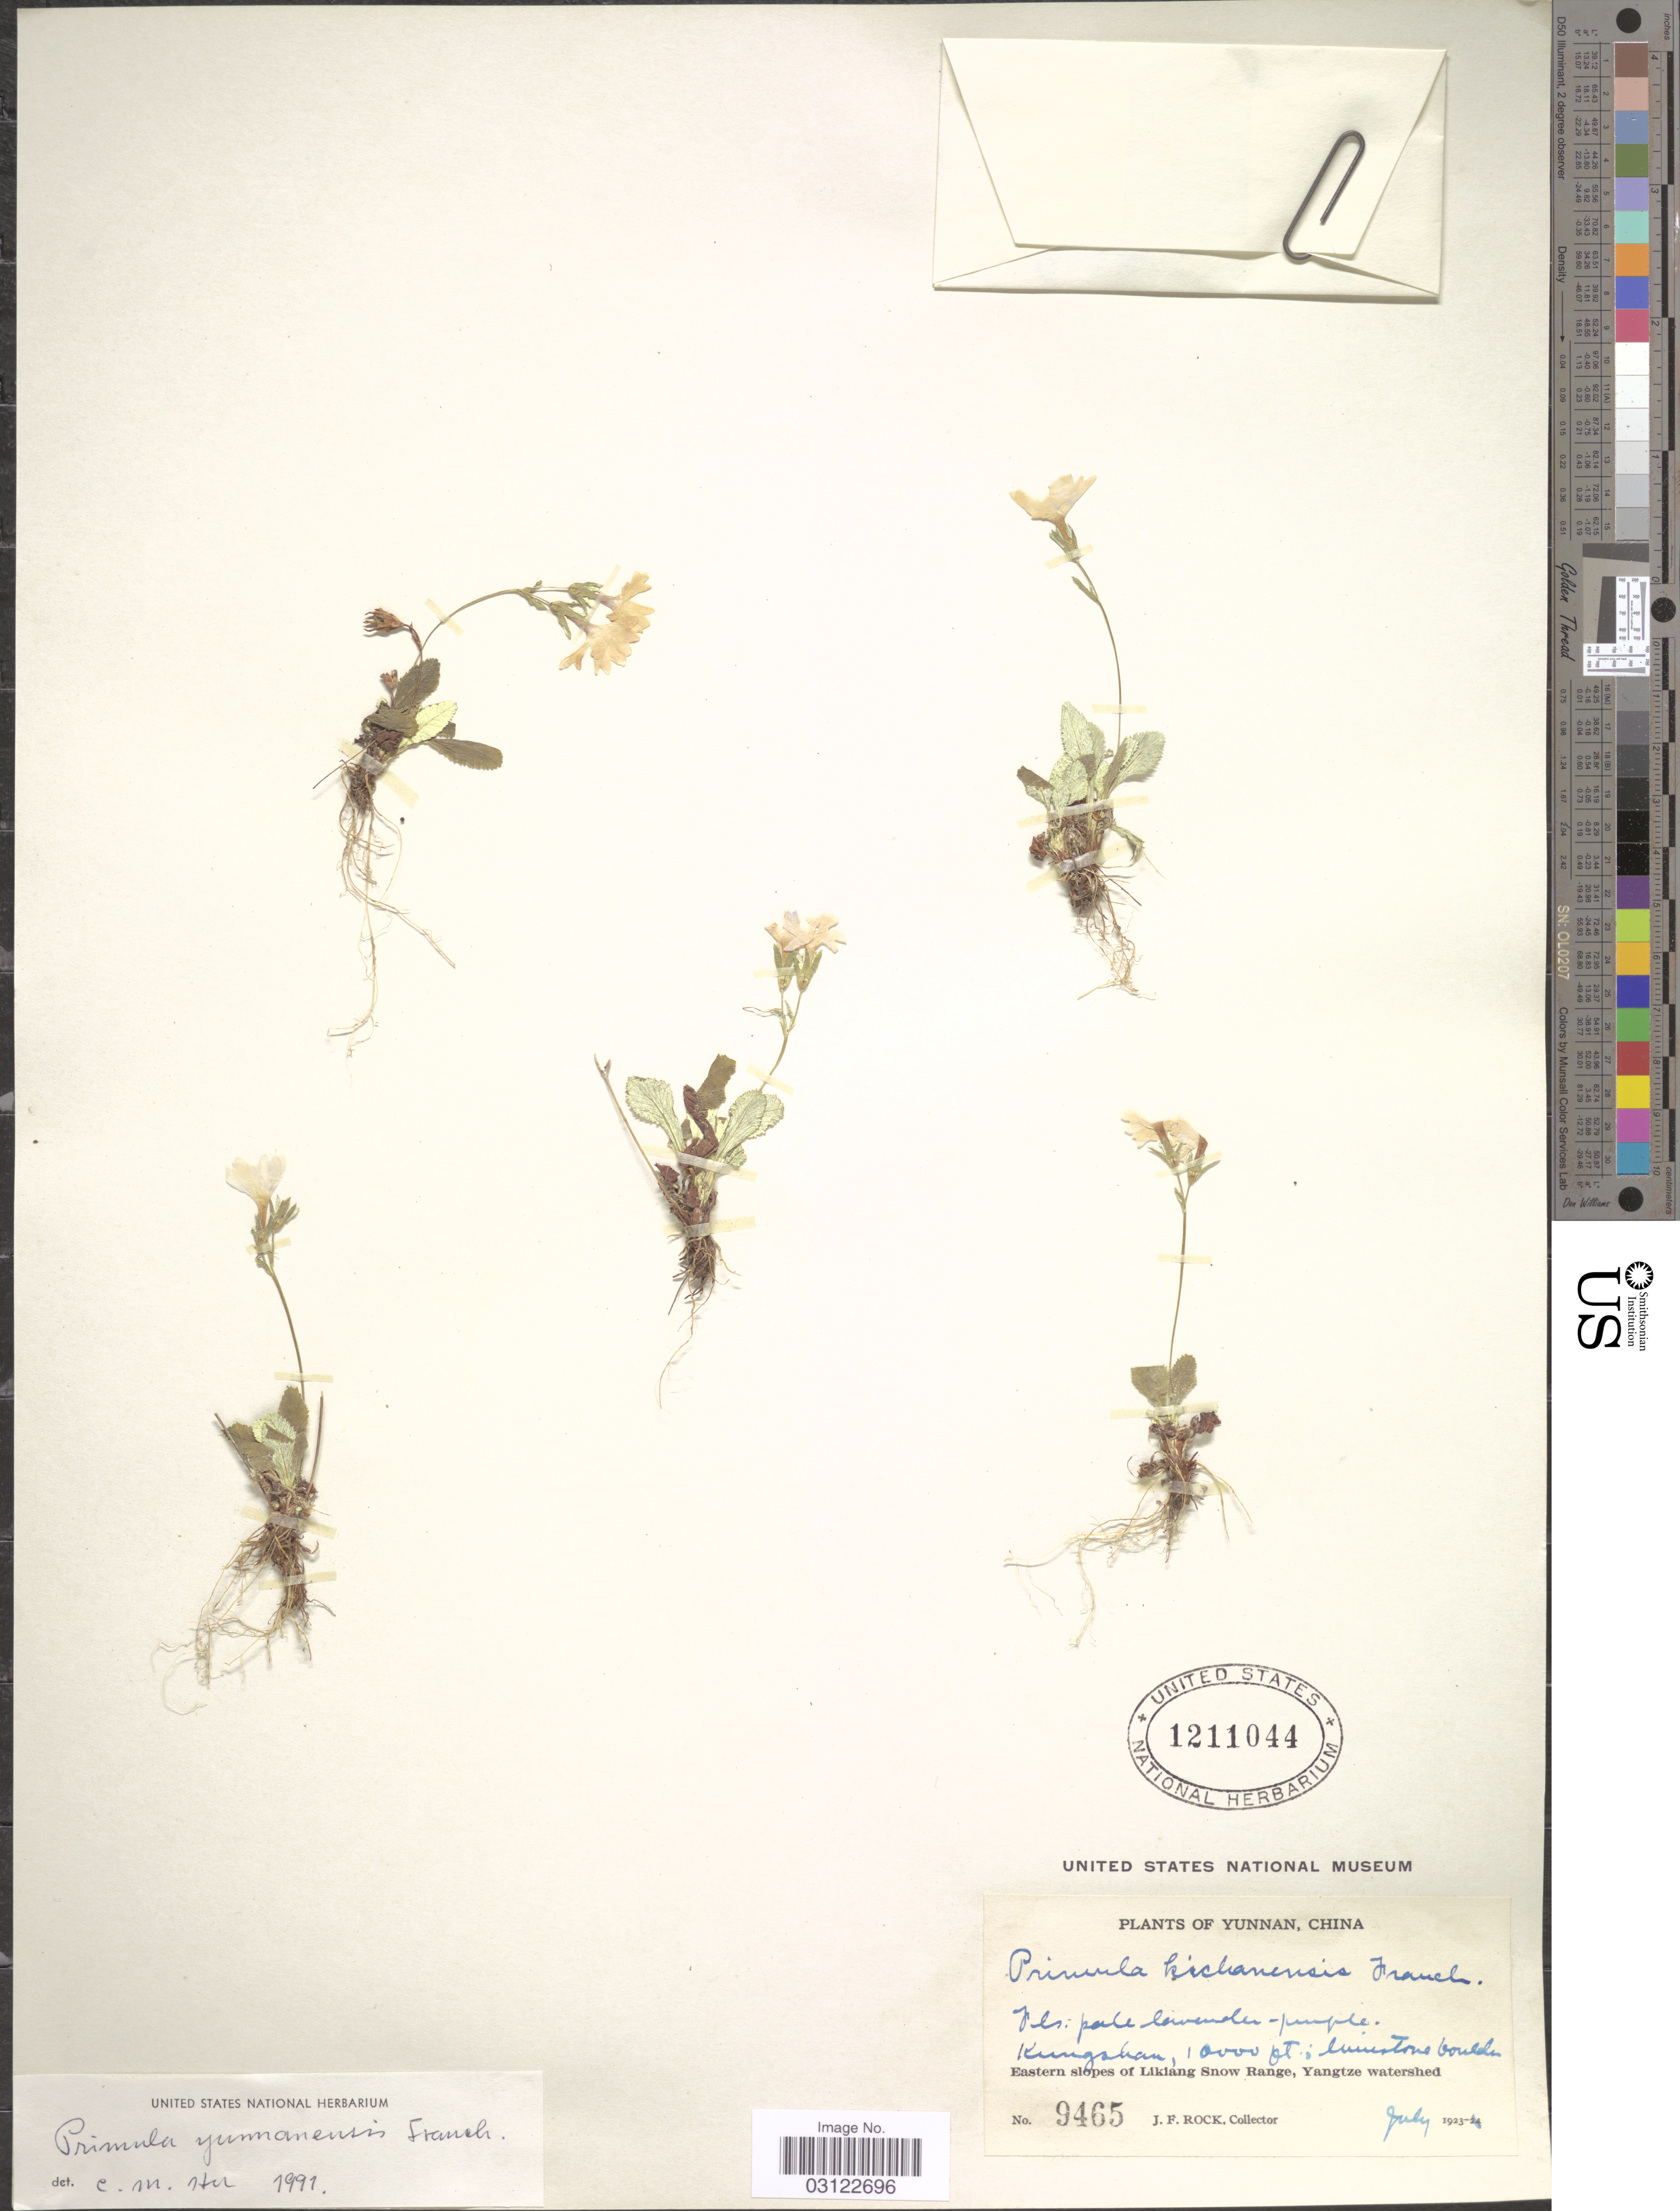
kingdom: Plantae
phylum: Tracheophyta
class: Magnoliopsida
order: Ericales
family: Primulaceae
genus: Primula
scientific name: Primula yunnanensis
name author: Franch.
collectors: J. Rock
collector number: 9465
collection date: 1923-07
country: China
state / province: Yunnan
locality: Kungshan, limestone boulder. Eastern slopes of Likiang Snow Range, Yangtze watershed.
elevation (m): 3048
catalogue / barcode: US 1211044